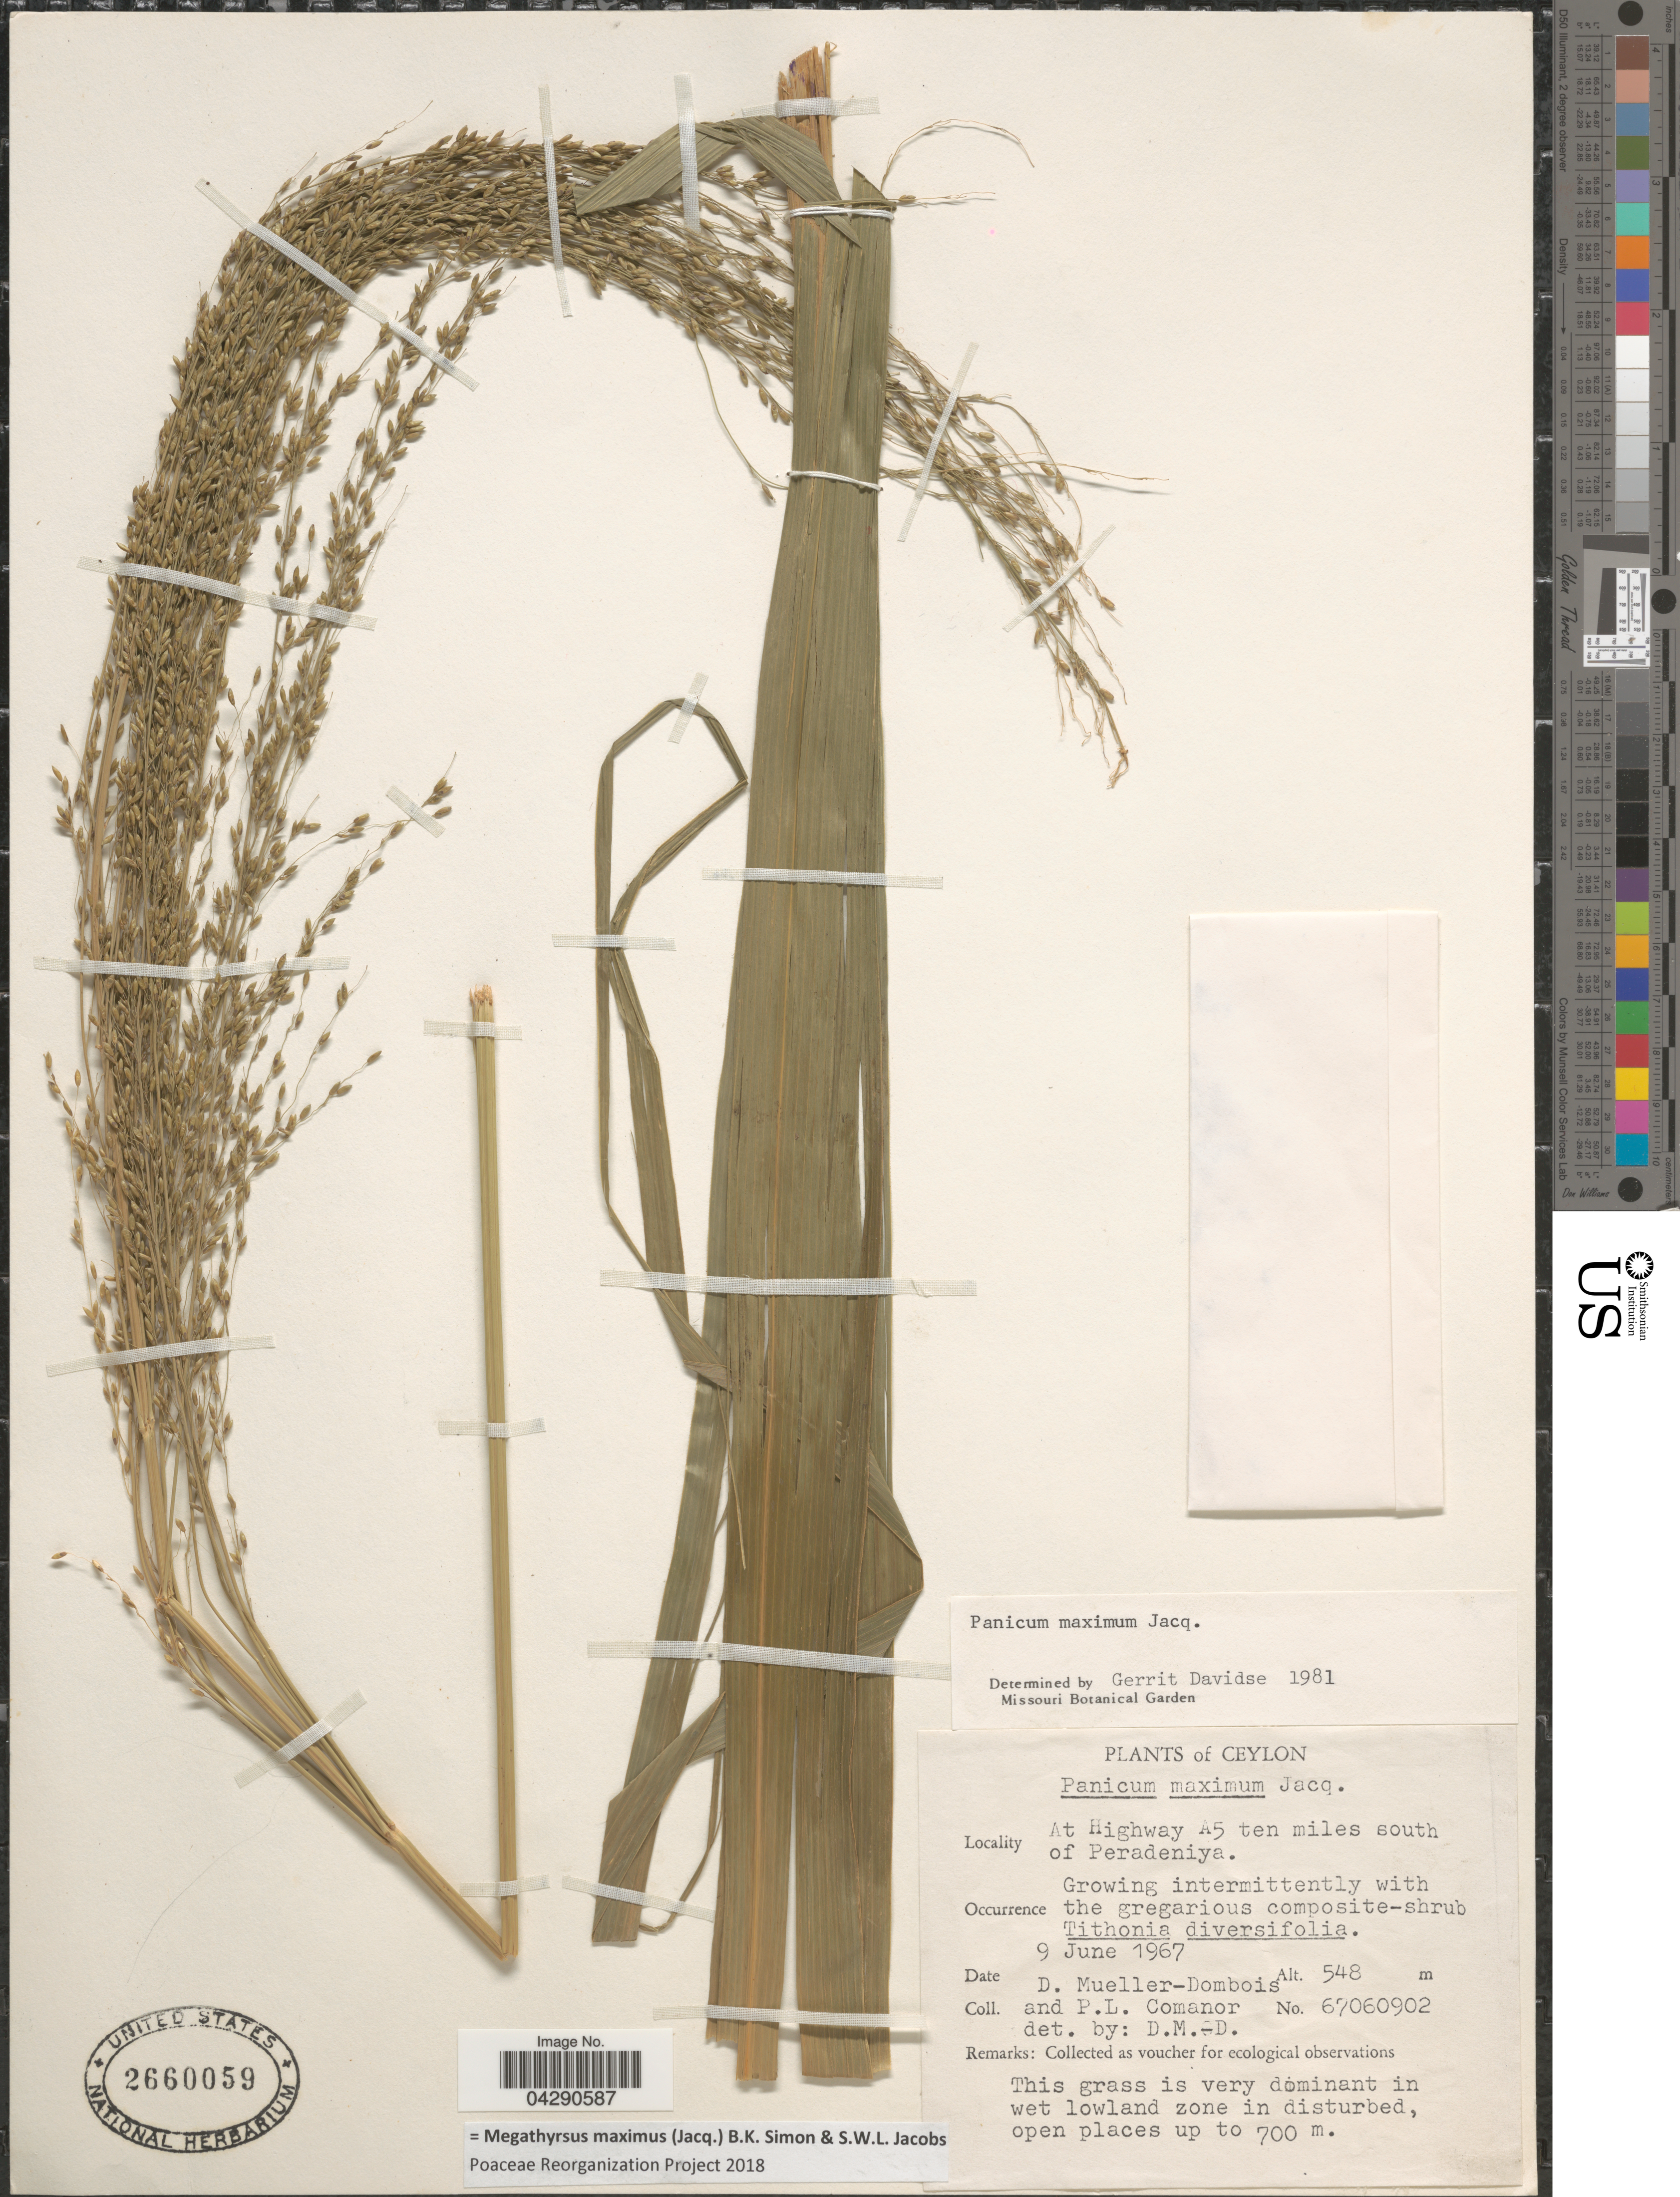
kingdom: Plantae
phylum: Tracheophyta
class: Liliopsida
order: Poales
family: Poaceae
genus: Megathyrsus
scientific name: Megathyrsus maximus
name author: (Jacq.) B.K. Simon & S.W.L. Jacobs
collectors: D. Mueller-Dombois & P. Comanor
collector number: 67060902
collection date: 1967-06-09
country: Sri Lanka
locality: Ceylon. At Highway A5 ten miles south of Peradeniya.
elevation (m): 548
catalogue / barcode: US 2660059